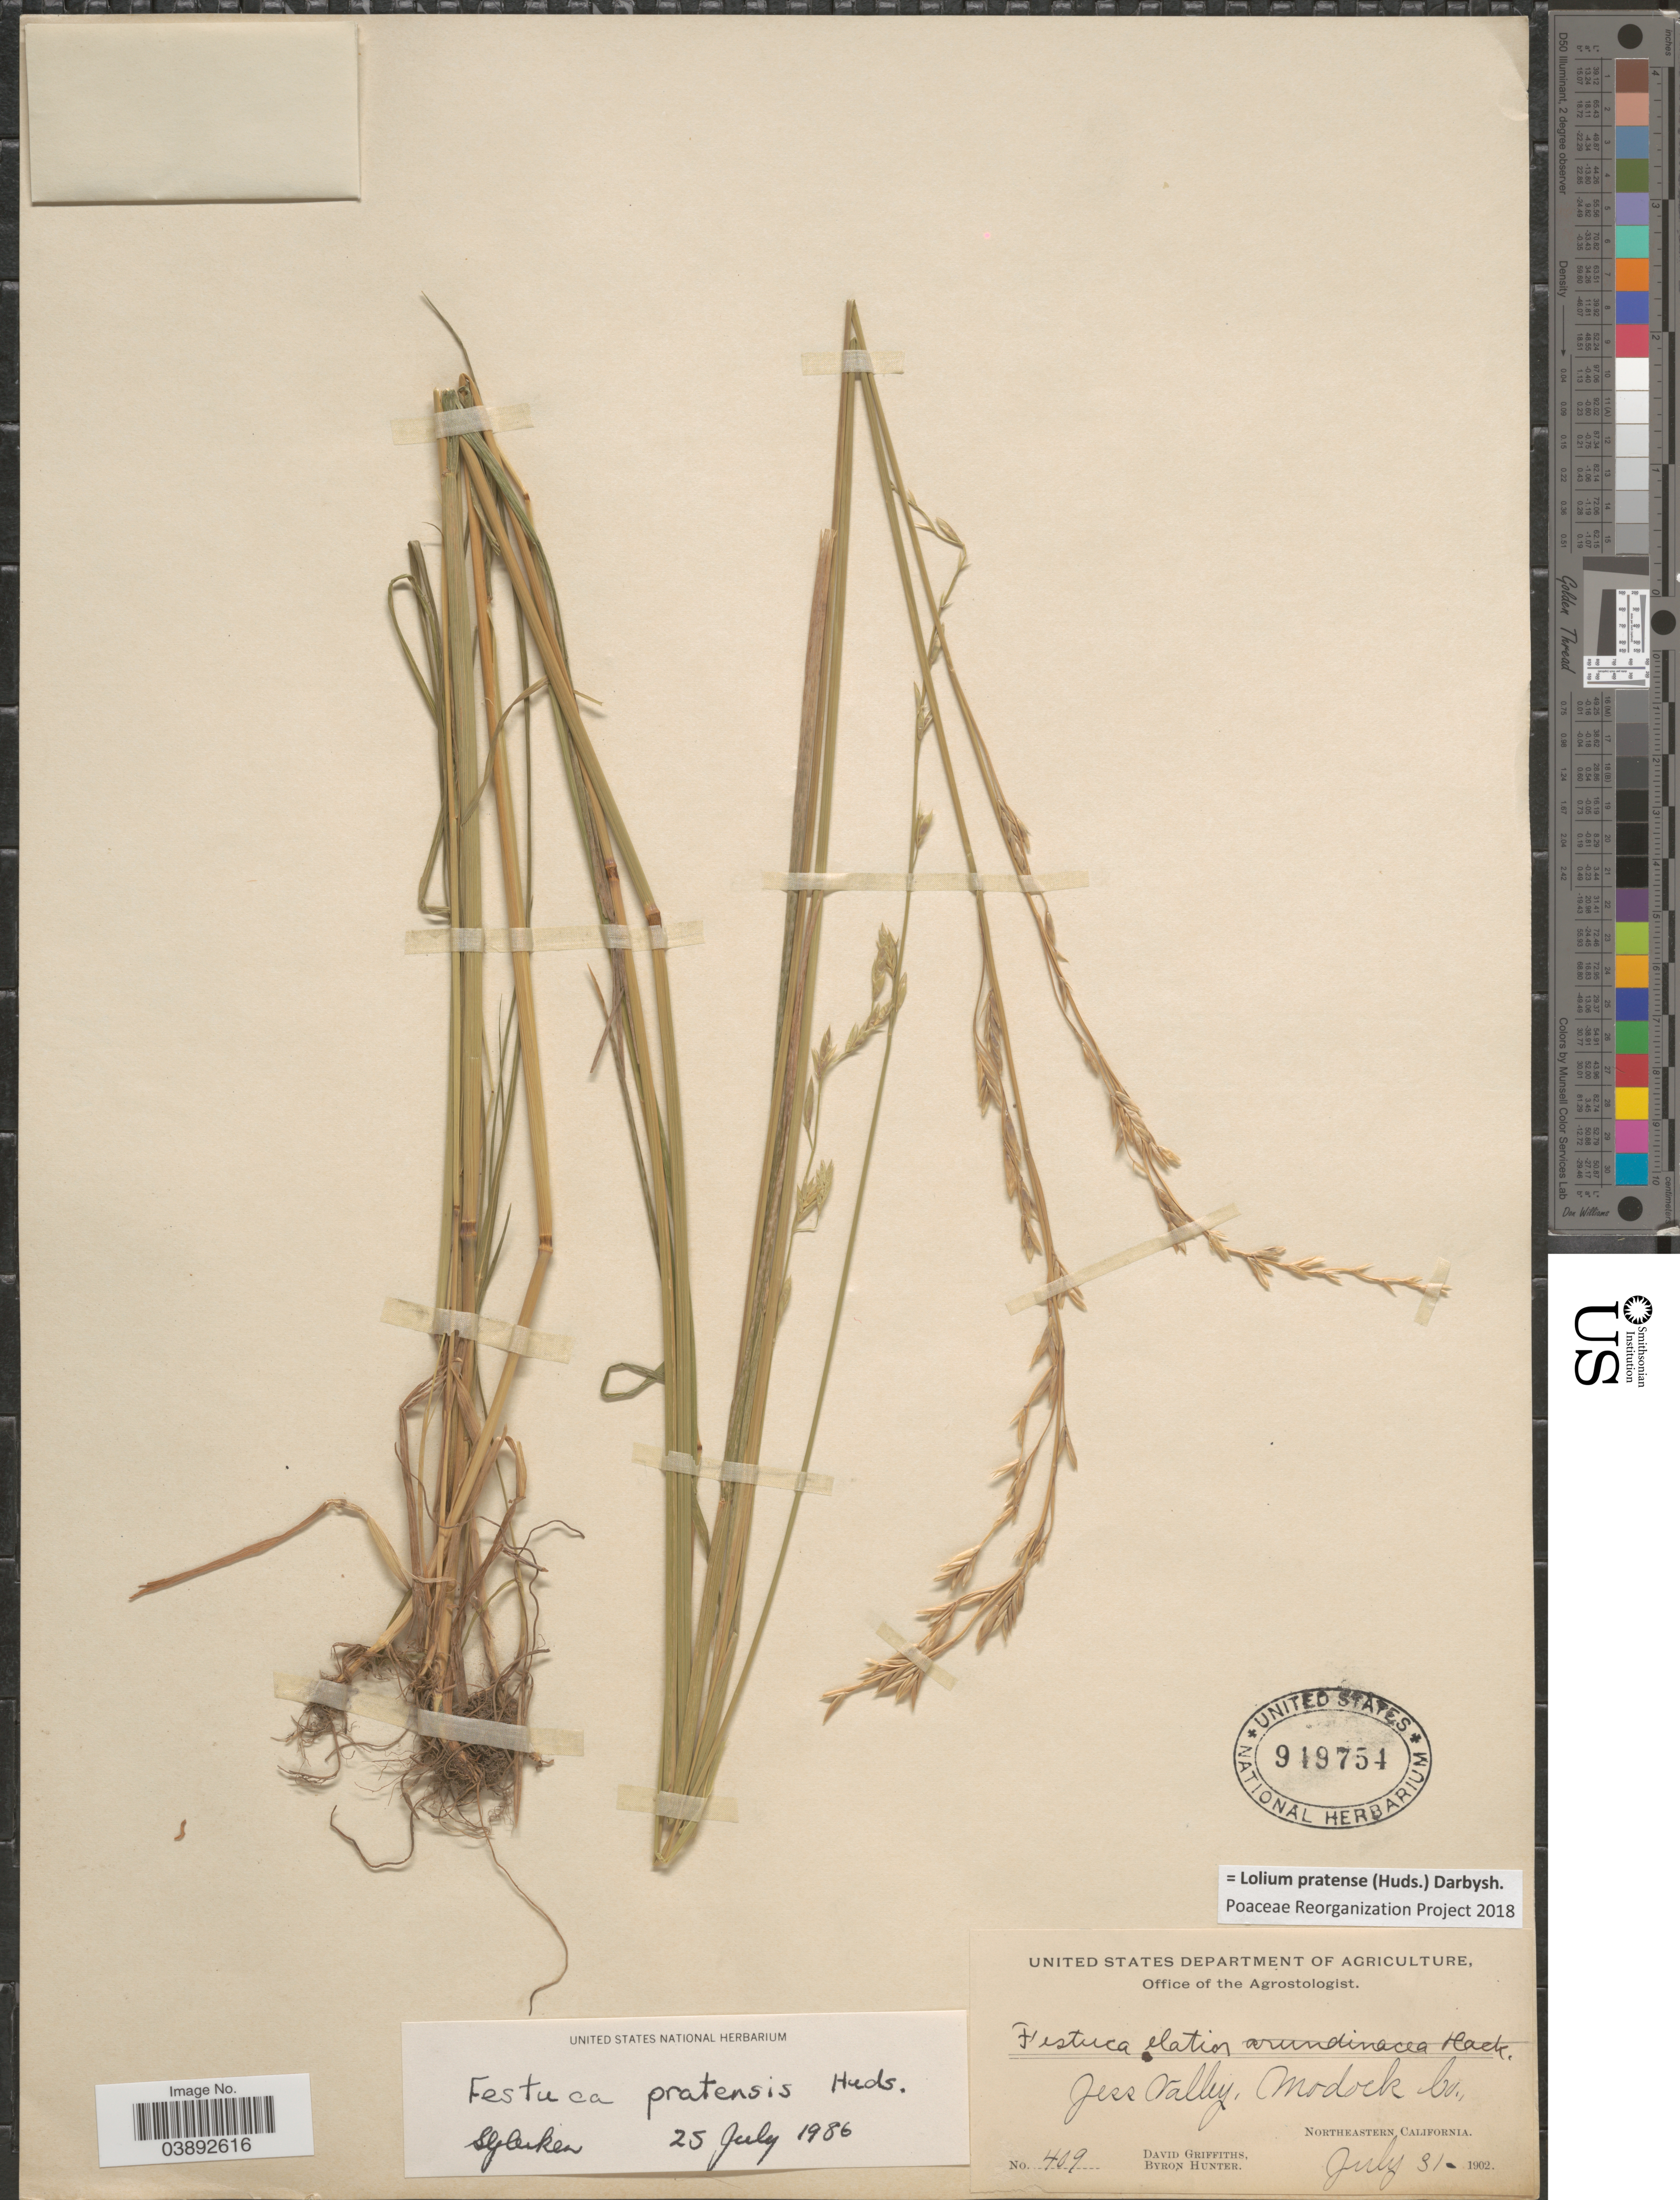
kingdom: Plantae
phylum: Tracheophyta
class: Liliopsida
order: Poales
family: Poaceae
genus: Lolium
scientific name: Lolium pratense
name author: (Huds.) Darbysh.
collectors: D. Griffiths & B. Hunter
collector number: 409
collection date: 1902-07-31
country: United States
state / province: California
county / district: Modoc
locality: Jess Valley, Modock Co. Northeastern California.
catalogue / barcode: US 949754